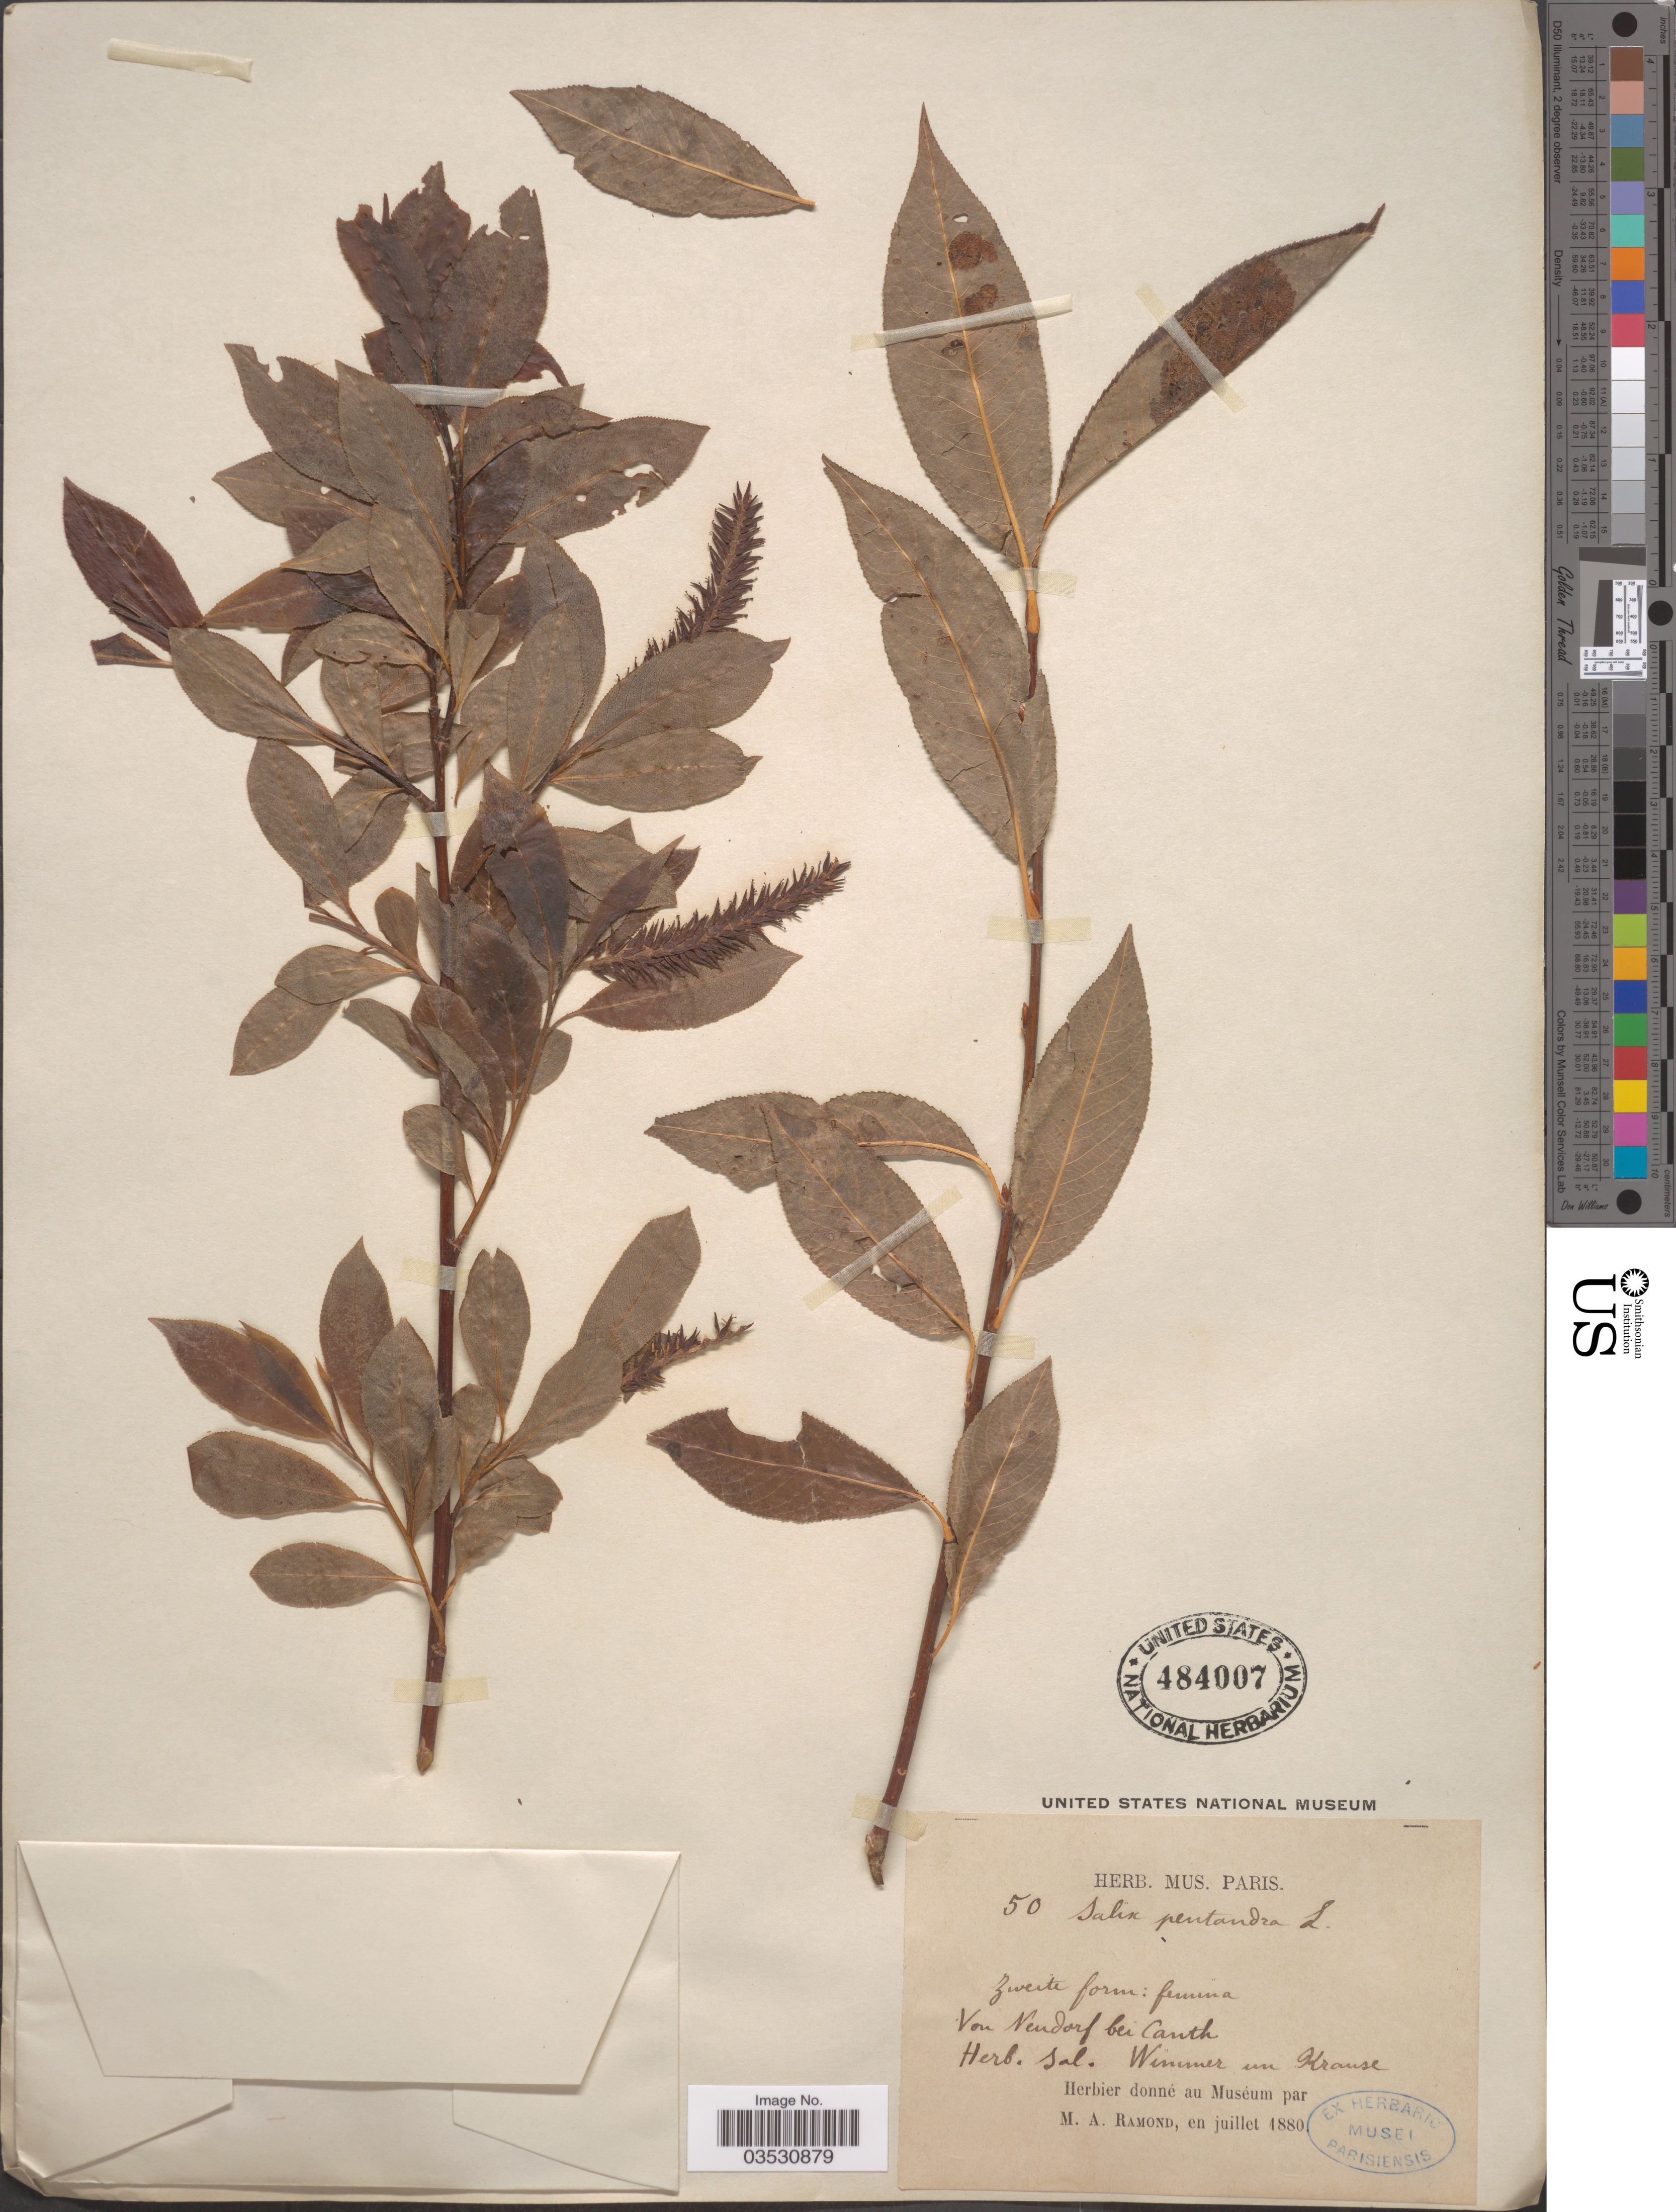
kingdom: Plantae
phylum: Tracheophyta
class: Magnoliopsida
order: Malpighiales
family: Salicaceae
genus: Salix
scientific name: Salix pentandra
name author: L.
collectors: Wimmer & -- Krause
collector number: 50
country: Poland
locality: Von Neudorf bei Canth.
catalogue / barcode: US 484007